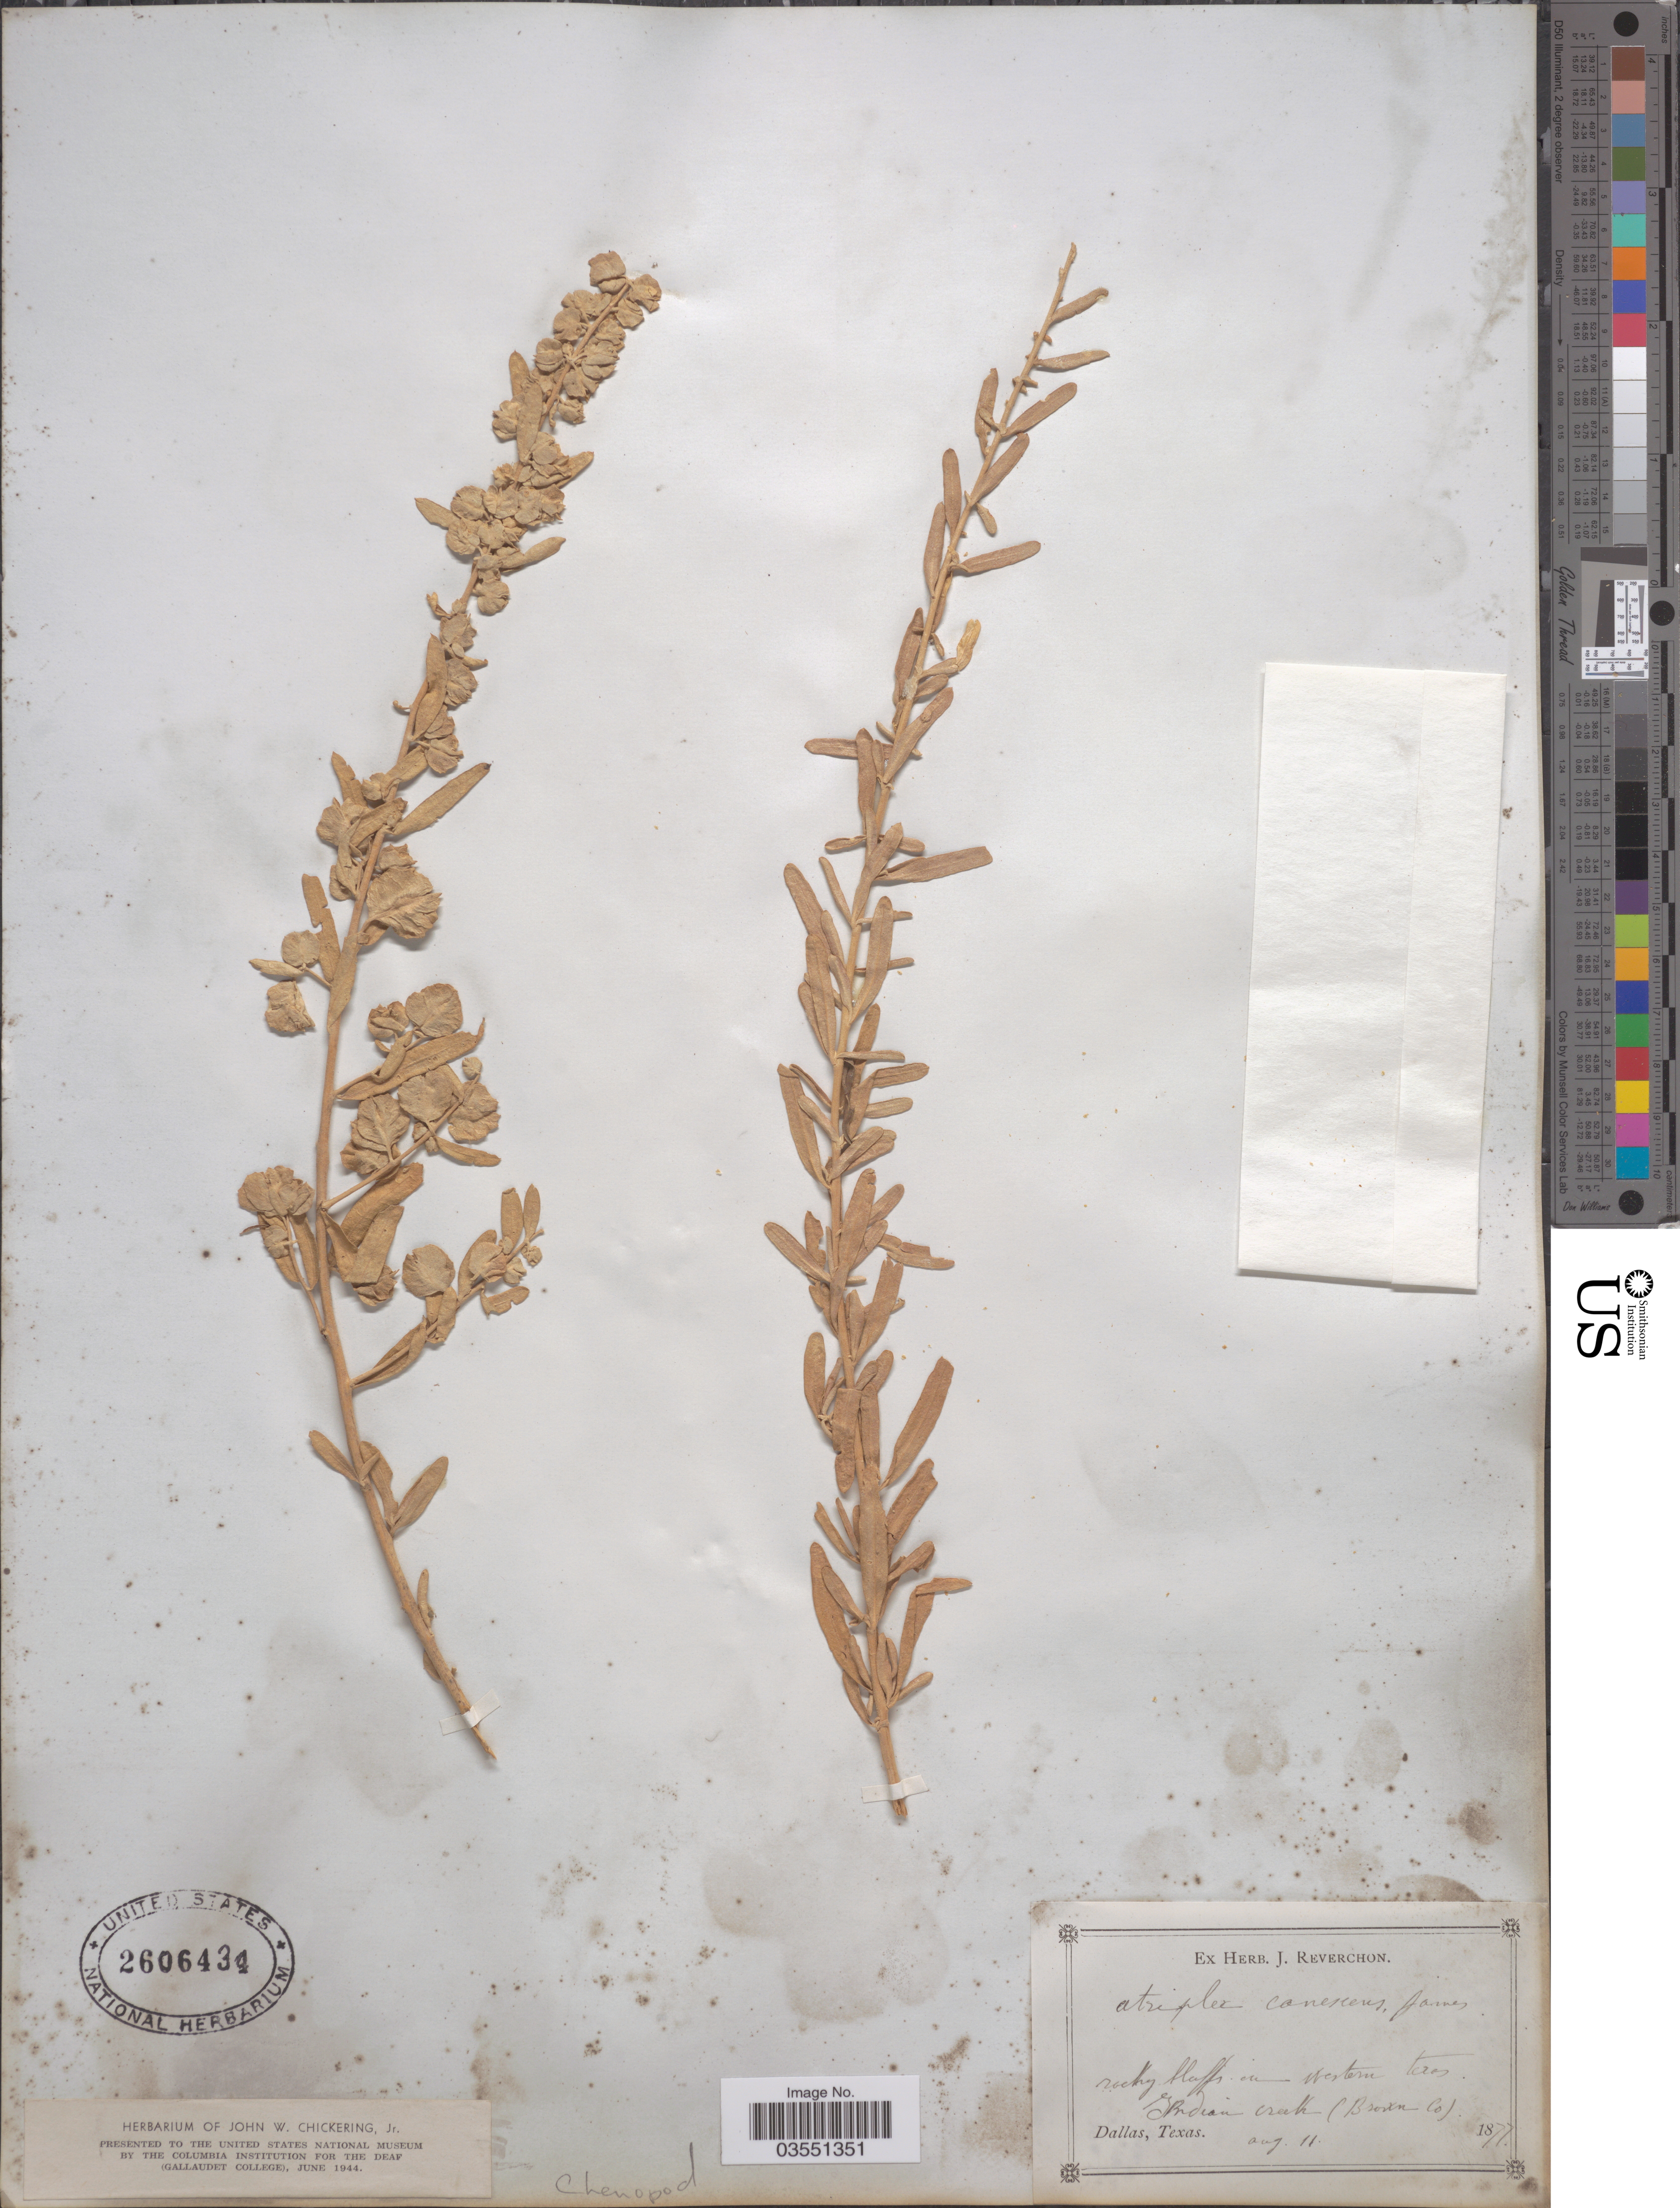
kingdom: Plantae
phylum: Tracheophyta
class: Magnoliopsida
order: Caryophyllales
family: Amaranthaceae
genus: Atriplex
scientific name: Atriplex canescens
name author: (Pursh) Nutt.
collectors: ex herb. J. Reverchon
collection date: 1877-08-11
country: United States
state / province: Texas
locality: Rocky bluffs in Western Texas Indian creek (Brown Co).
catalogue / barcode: US 2606434